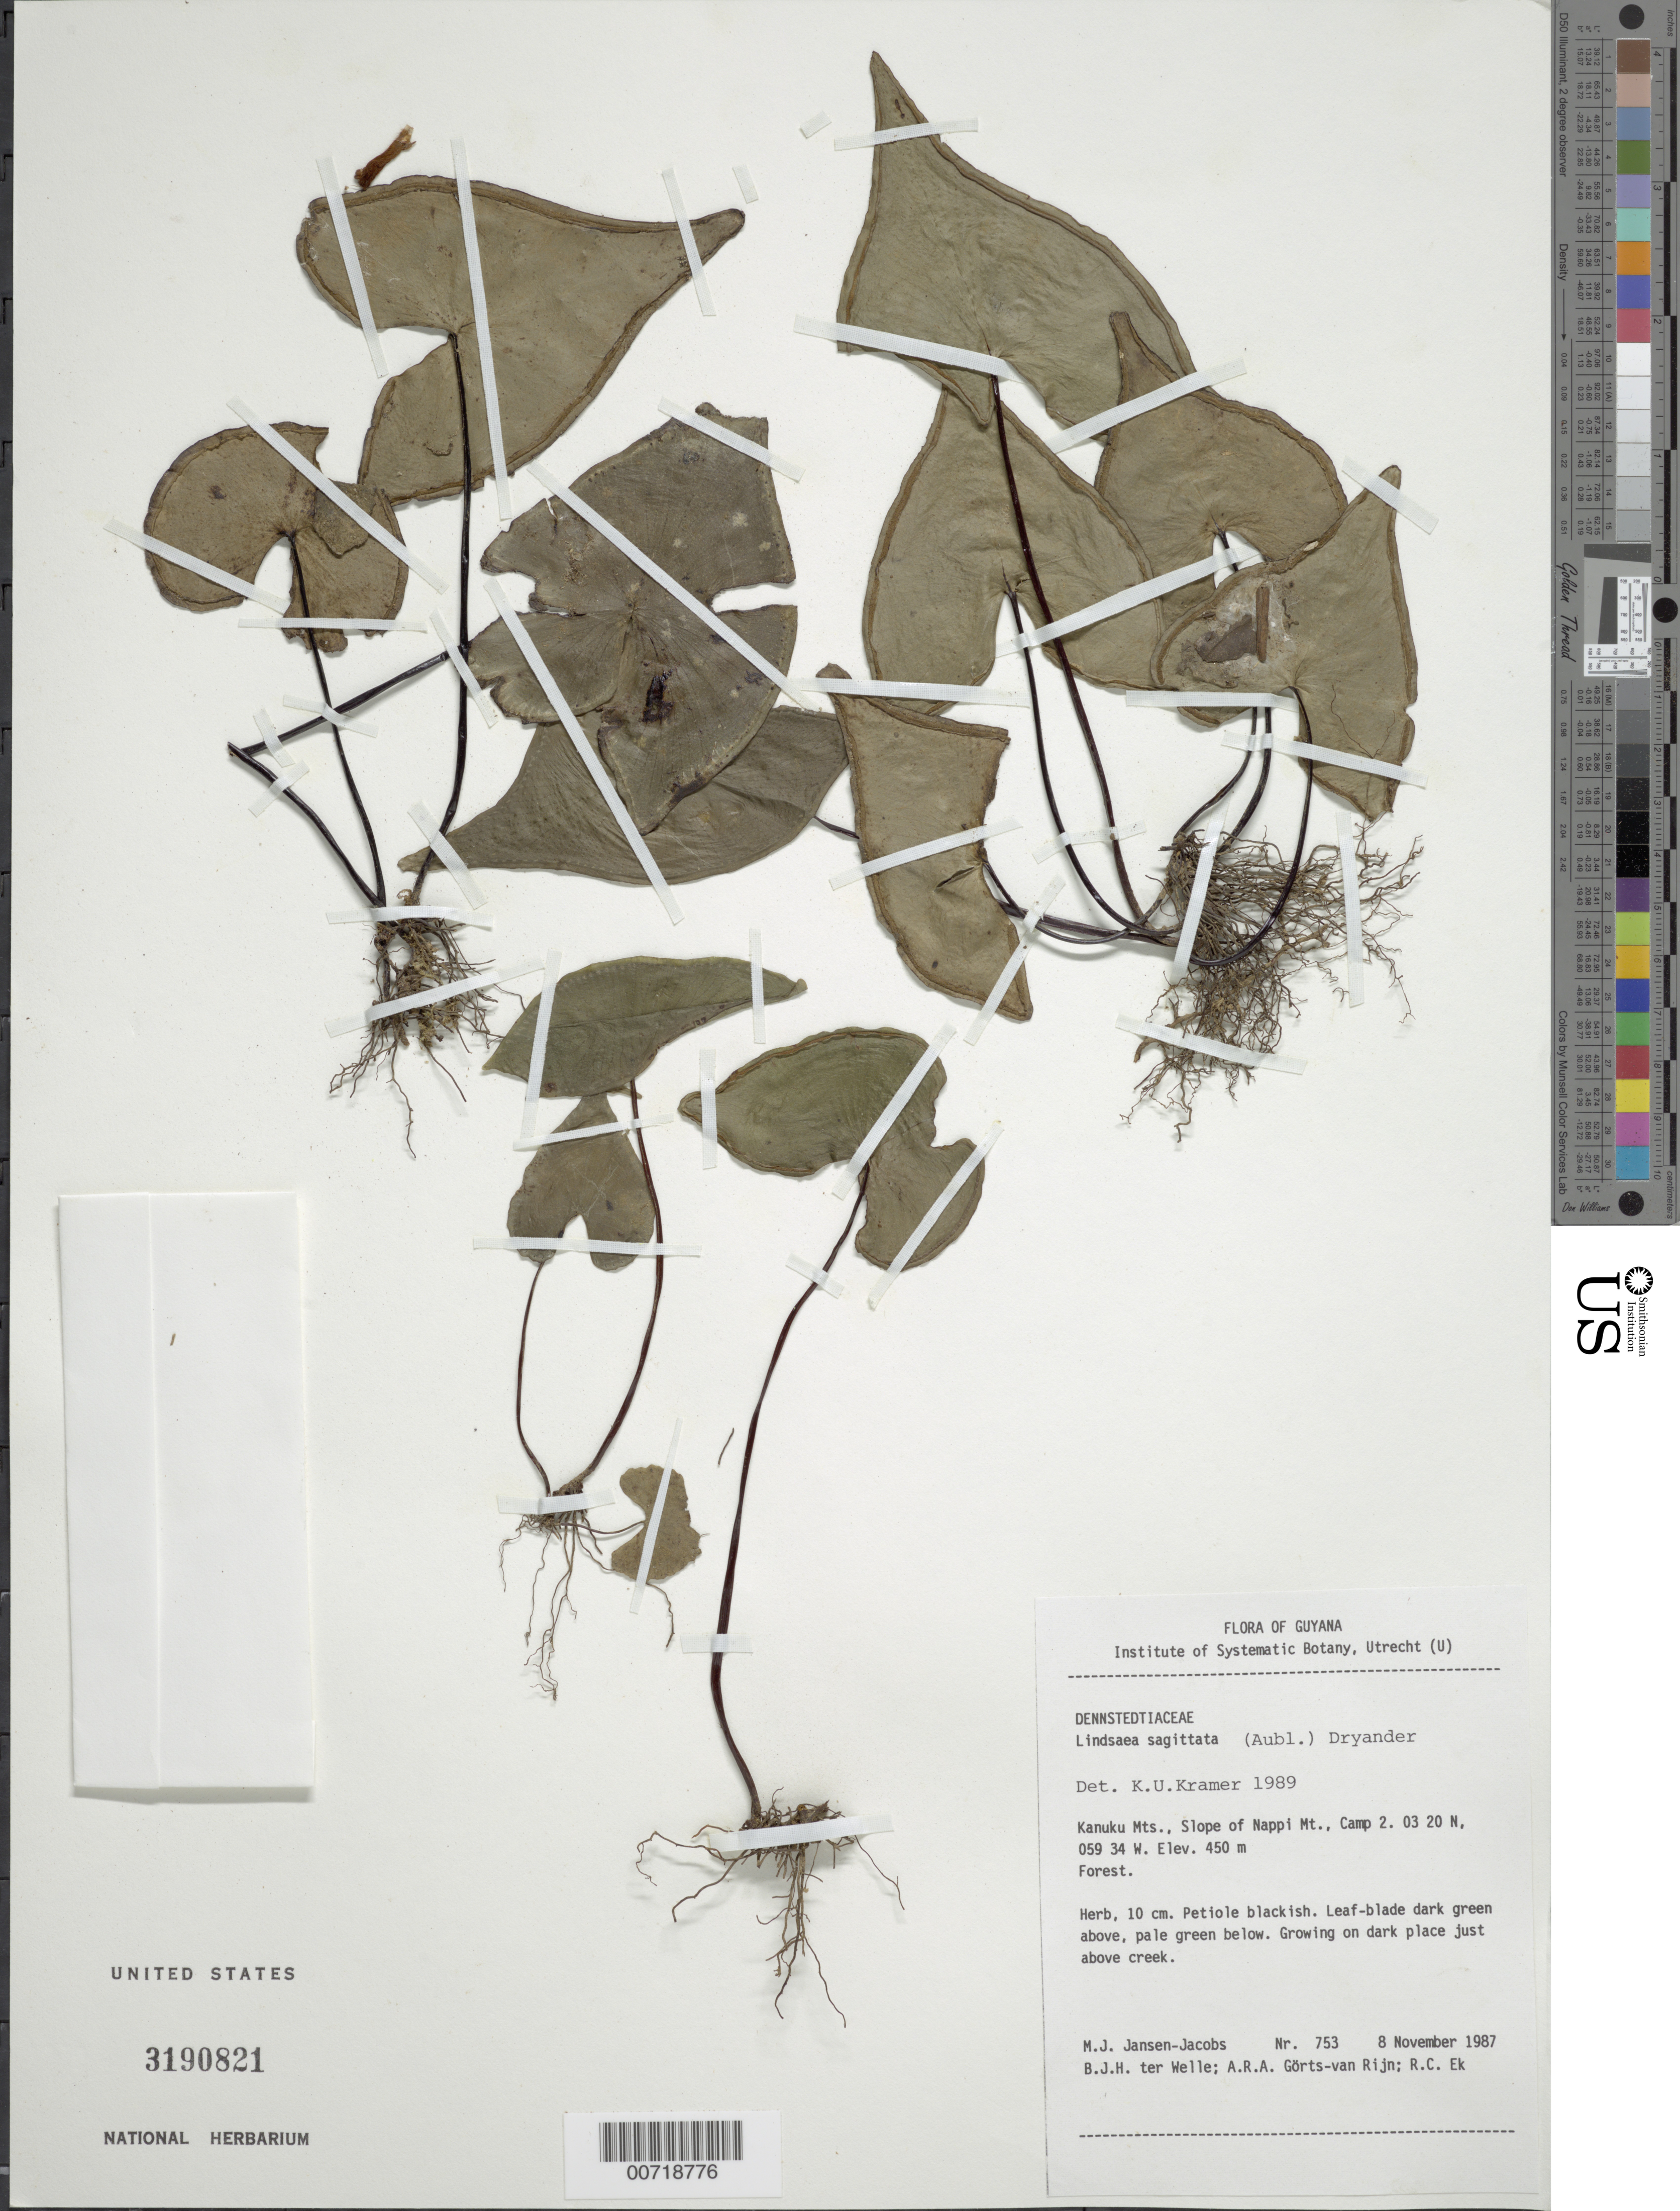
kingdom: Plantae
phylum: Tracheophyta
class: Polypodiopsida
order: Polypodiales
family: Lindsaeaceae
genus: Lindsaea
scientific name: Lindsaea sagittata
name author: (Aubl.) Dryand.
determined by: Kramer, K. U.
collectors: M. J. Jansen-Jacobs, B. Welle, A. .R. A. Görts-van Rijn & R. C. Ek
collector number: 753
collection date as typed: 8-Nov-87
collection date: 1987-11-08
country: Guyana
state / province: U. Takutu-U. Essequibo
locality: Kanuku Mts., slope of Nappi Mt., camp 2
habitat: Growing in dark place just above creek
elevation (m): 450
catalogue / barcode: US 3190821